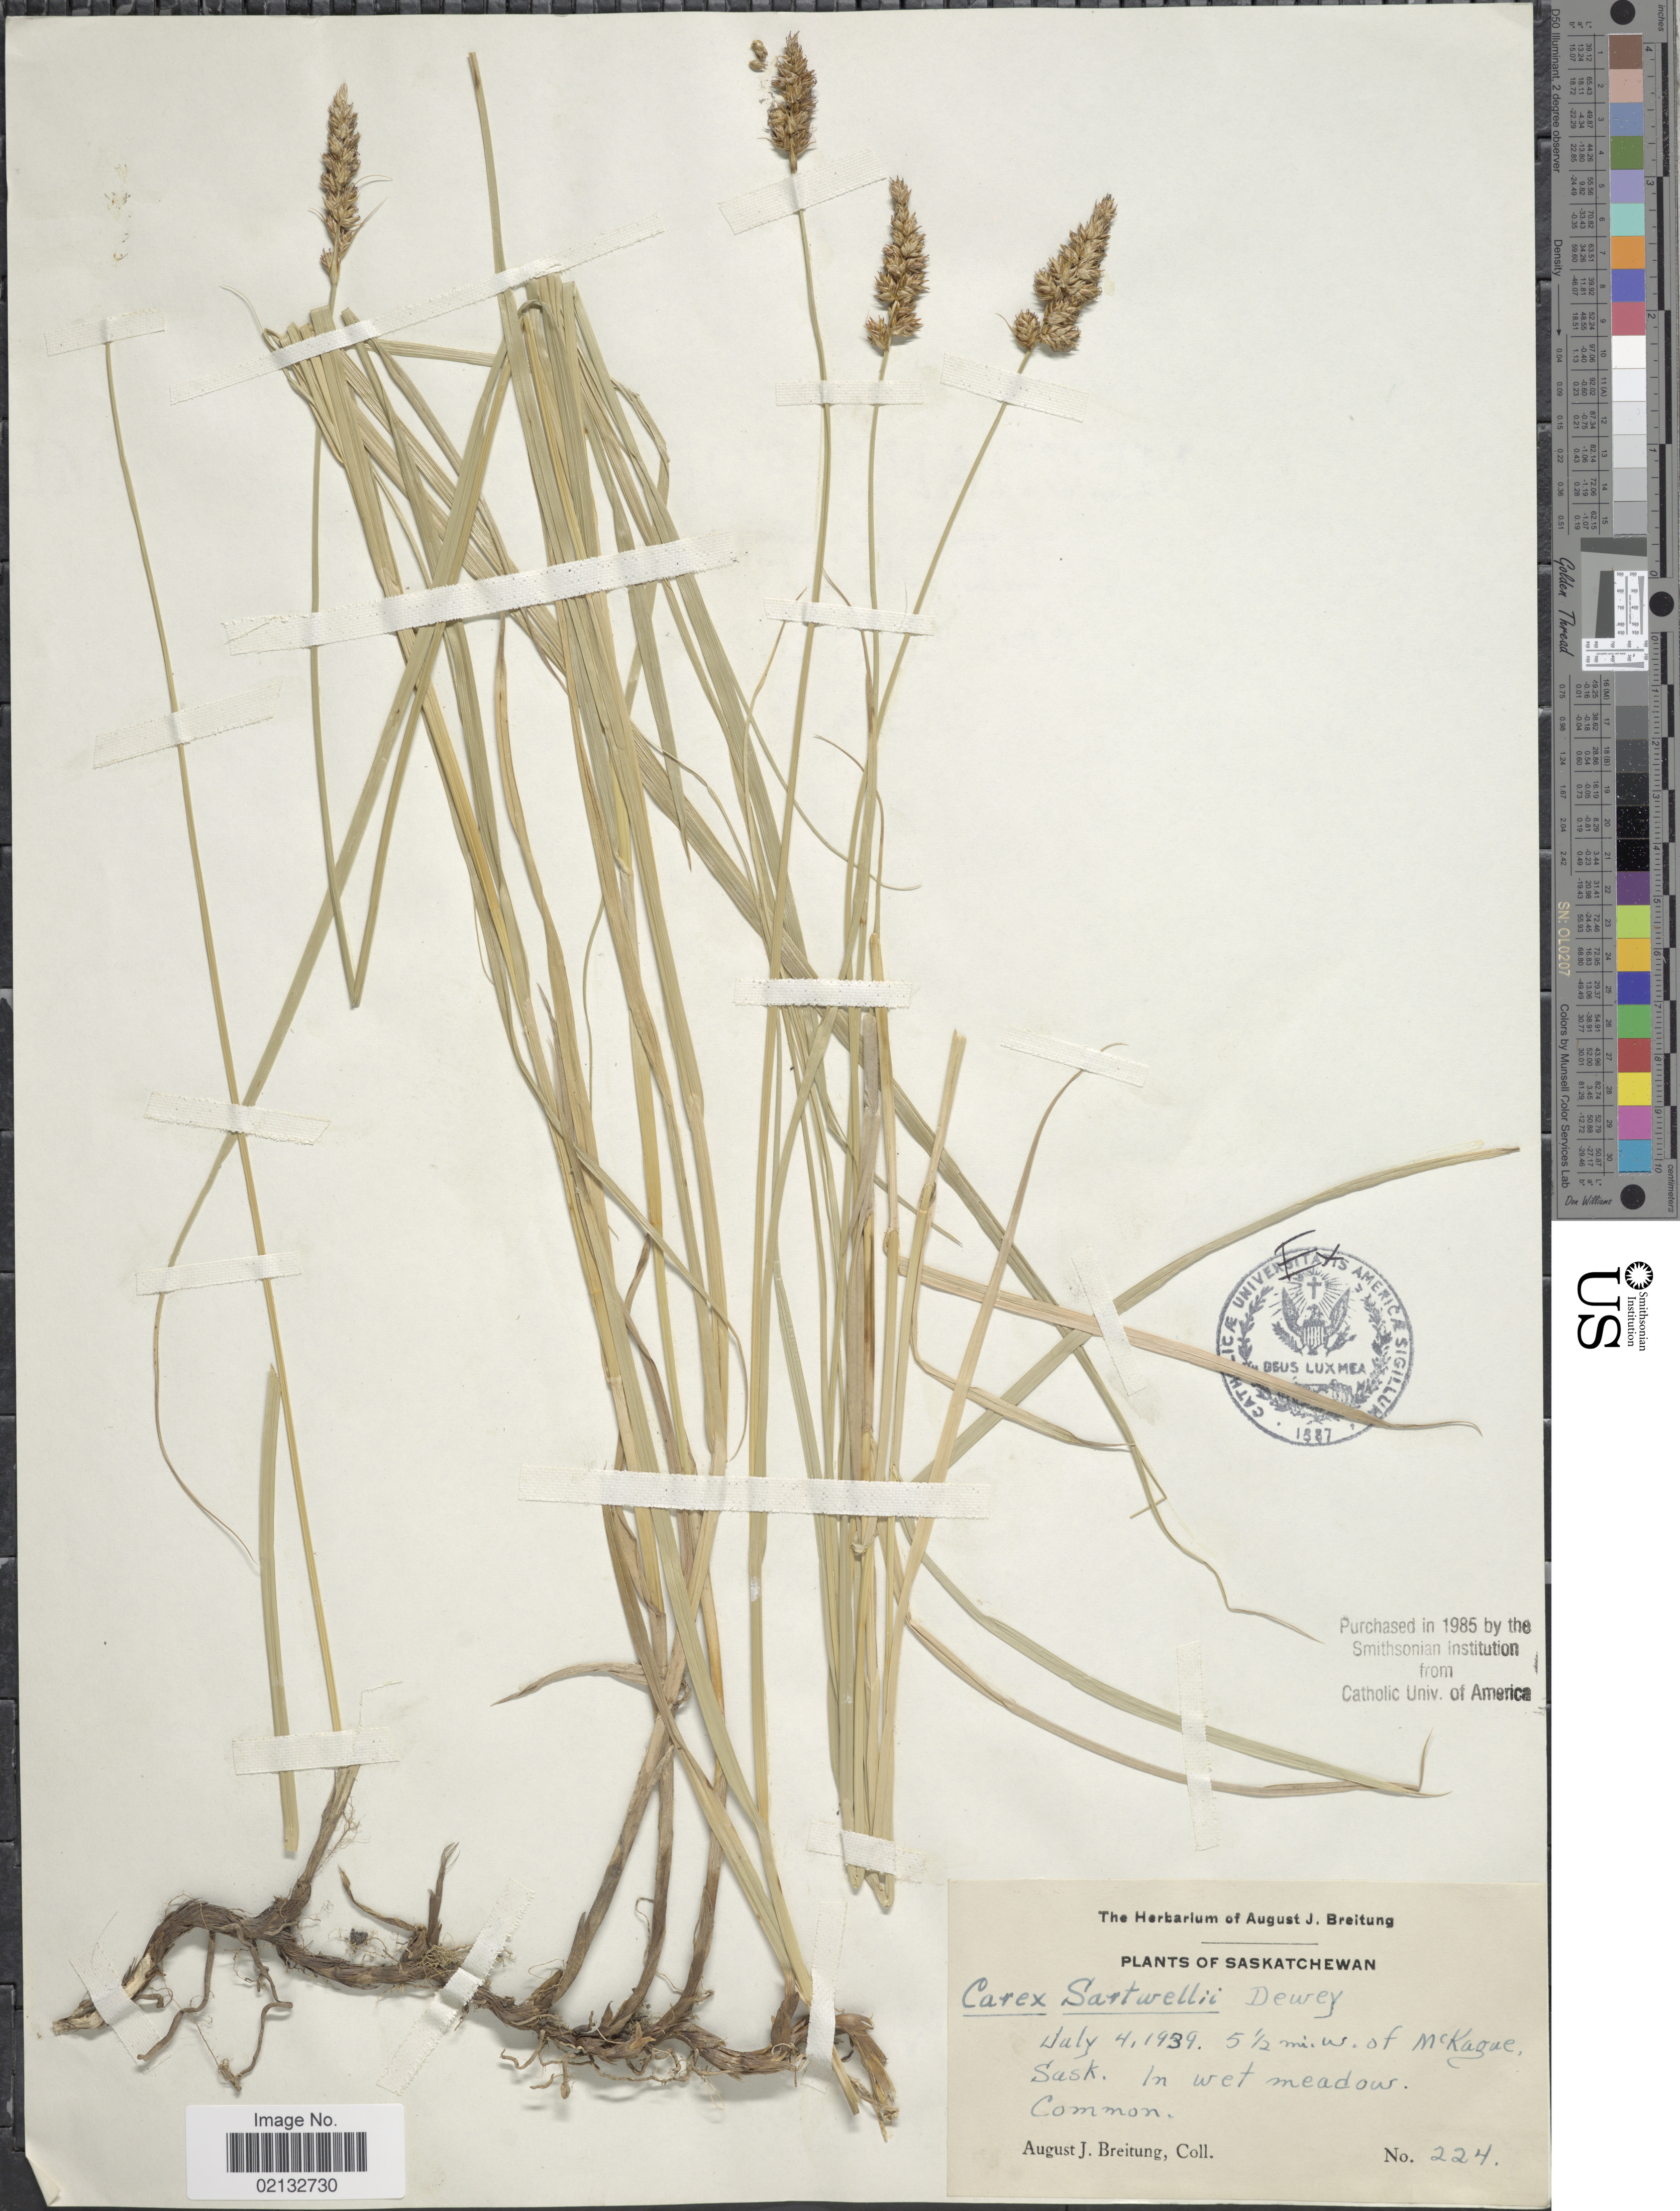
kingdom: Plantae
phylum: Tracheophyta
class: Liliopsida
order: Poales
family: Cyperaceae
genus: Carex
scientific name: Carex sartwellii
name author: Dewey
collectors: A. Breitung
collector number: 224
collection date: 1939-07-04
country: Canada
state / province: Saskatchewan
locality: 5 1/2 mi. W. of McKague